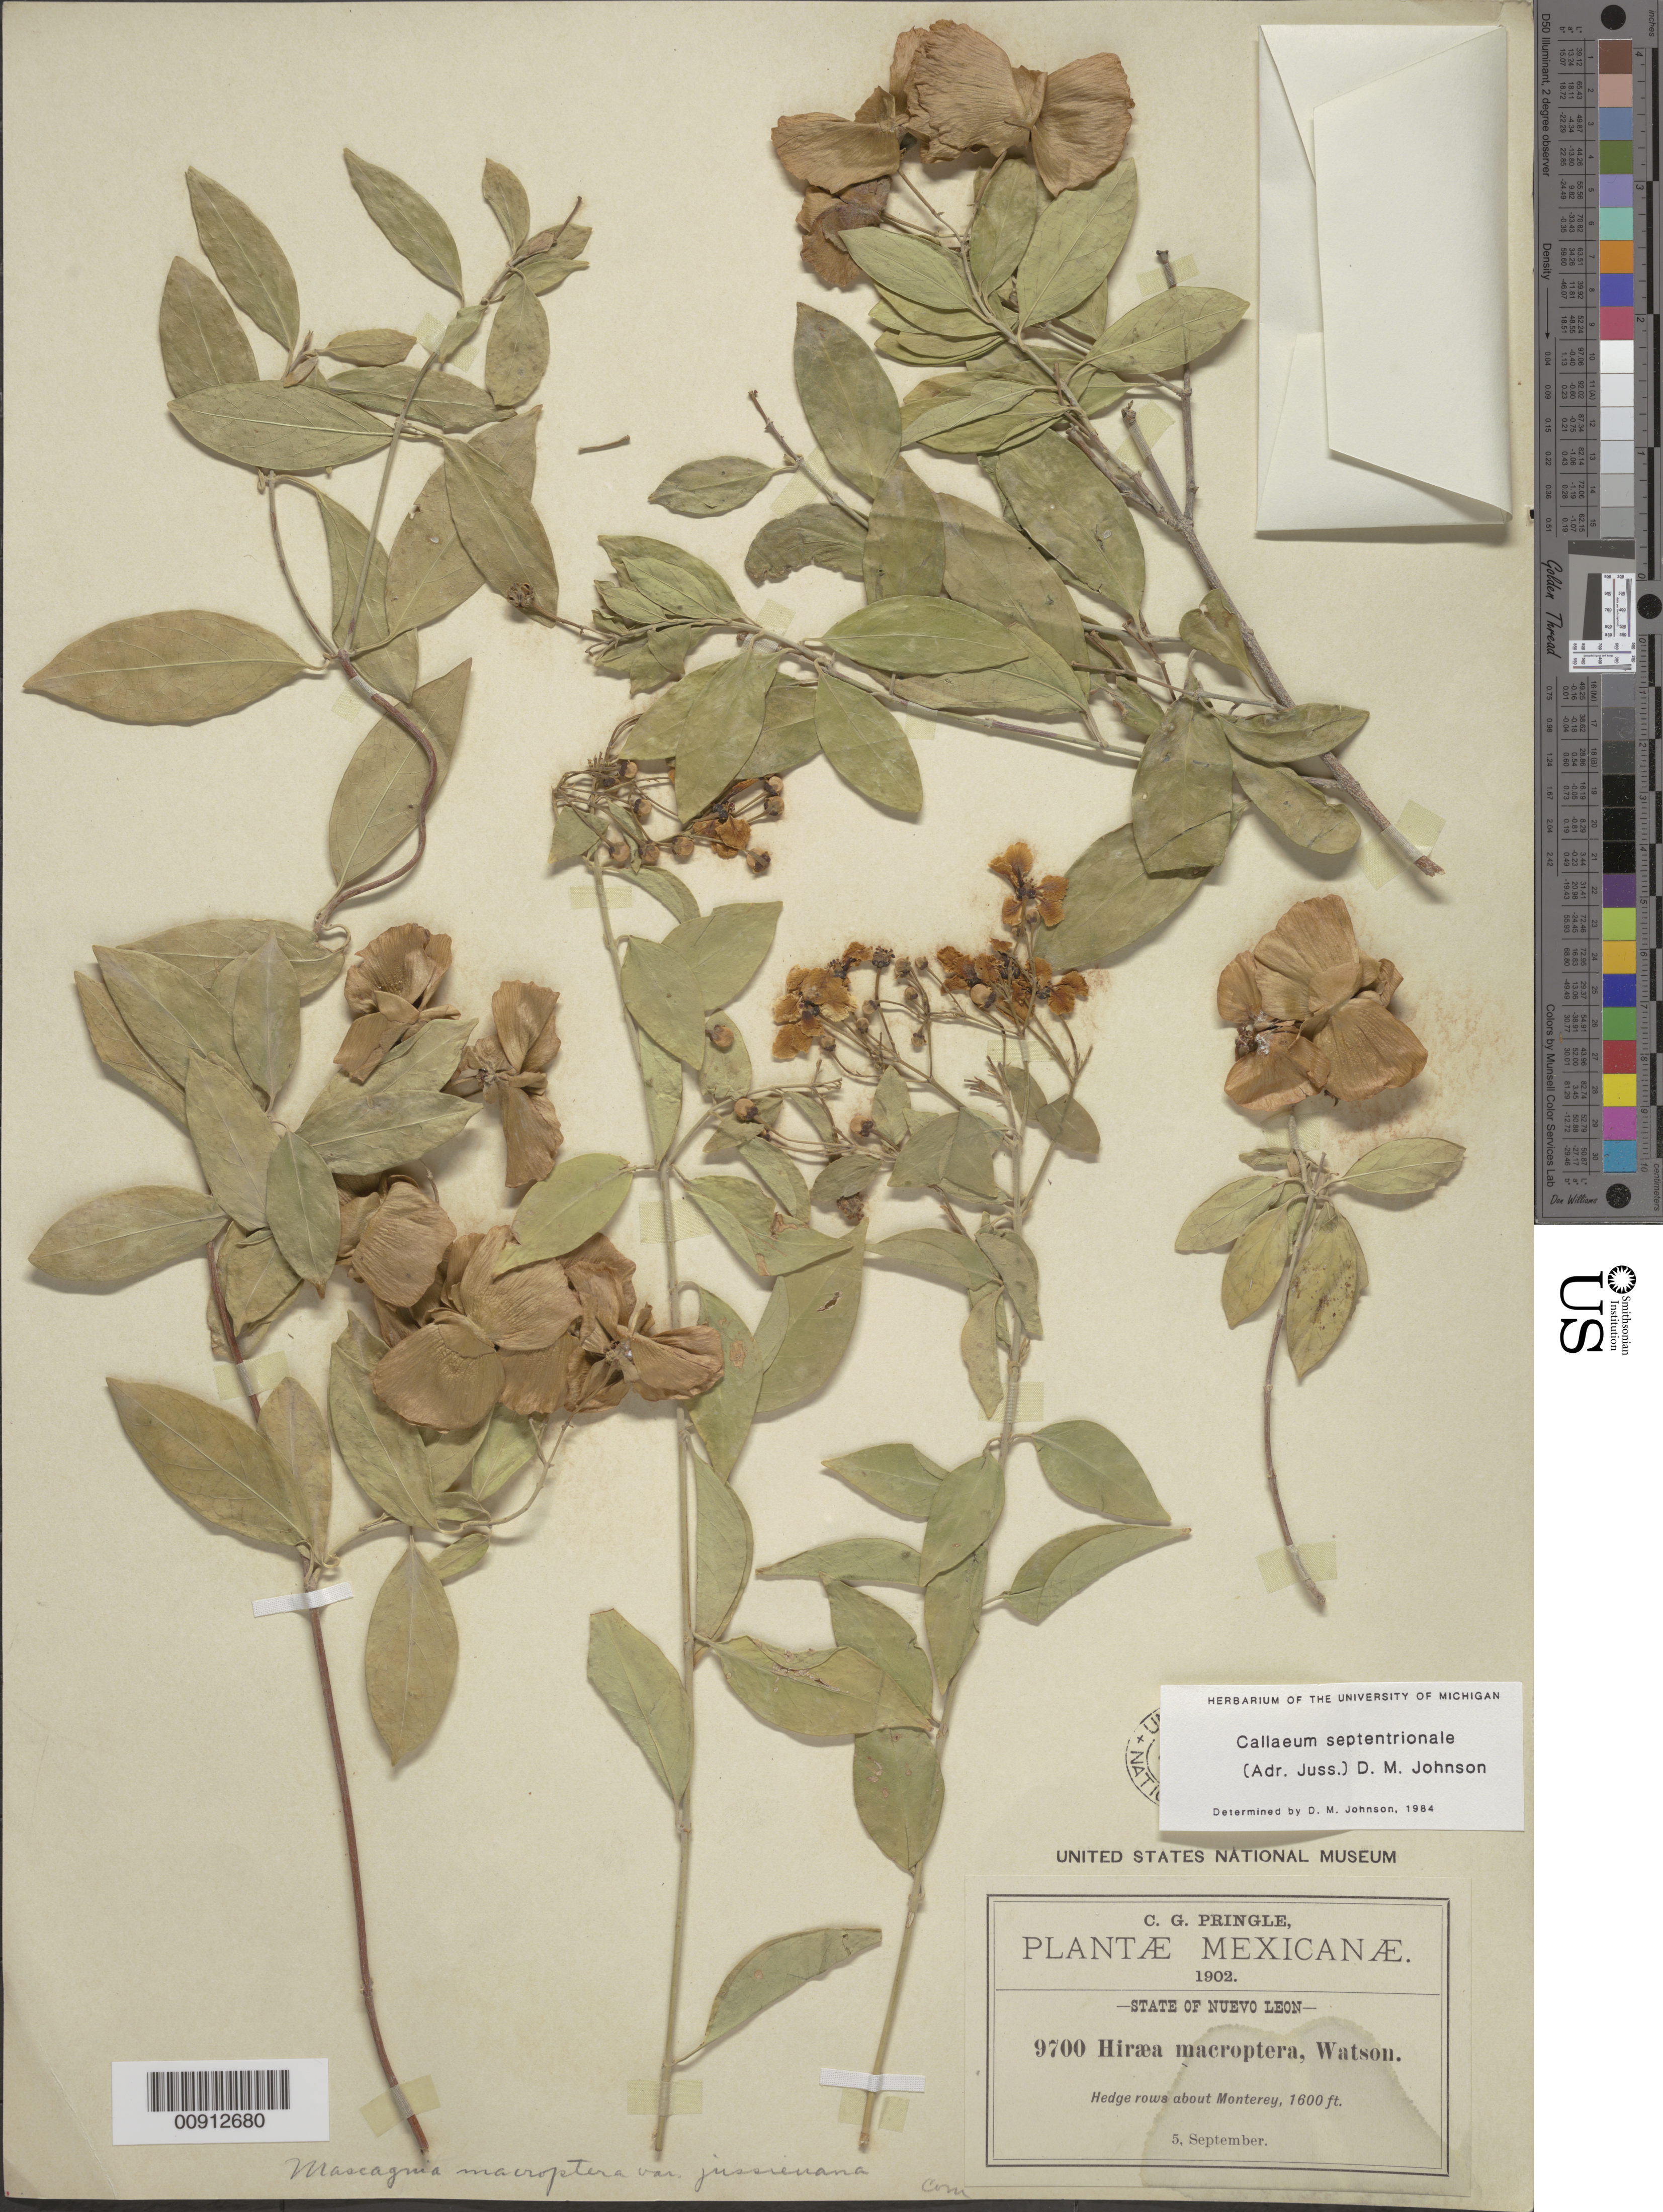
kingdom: Plantae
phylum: Tracheophyta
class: Magnoliopsida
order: Malpighiales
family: Malpighiaceae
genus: Callaeum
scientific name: Callaeum septentrionale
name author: (A. Juss.) D.M. Johnson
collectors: C. G. Pringle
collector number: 9700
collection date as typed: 05 Sep 1902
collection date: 1902-09-05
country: Mexico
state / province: Nuevo León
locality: About Monterrey, State of Nuevo León.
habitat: Hedge rows.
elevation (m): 488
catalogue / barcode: US 460087